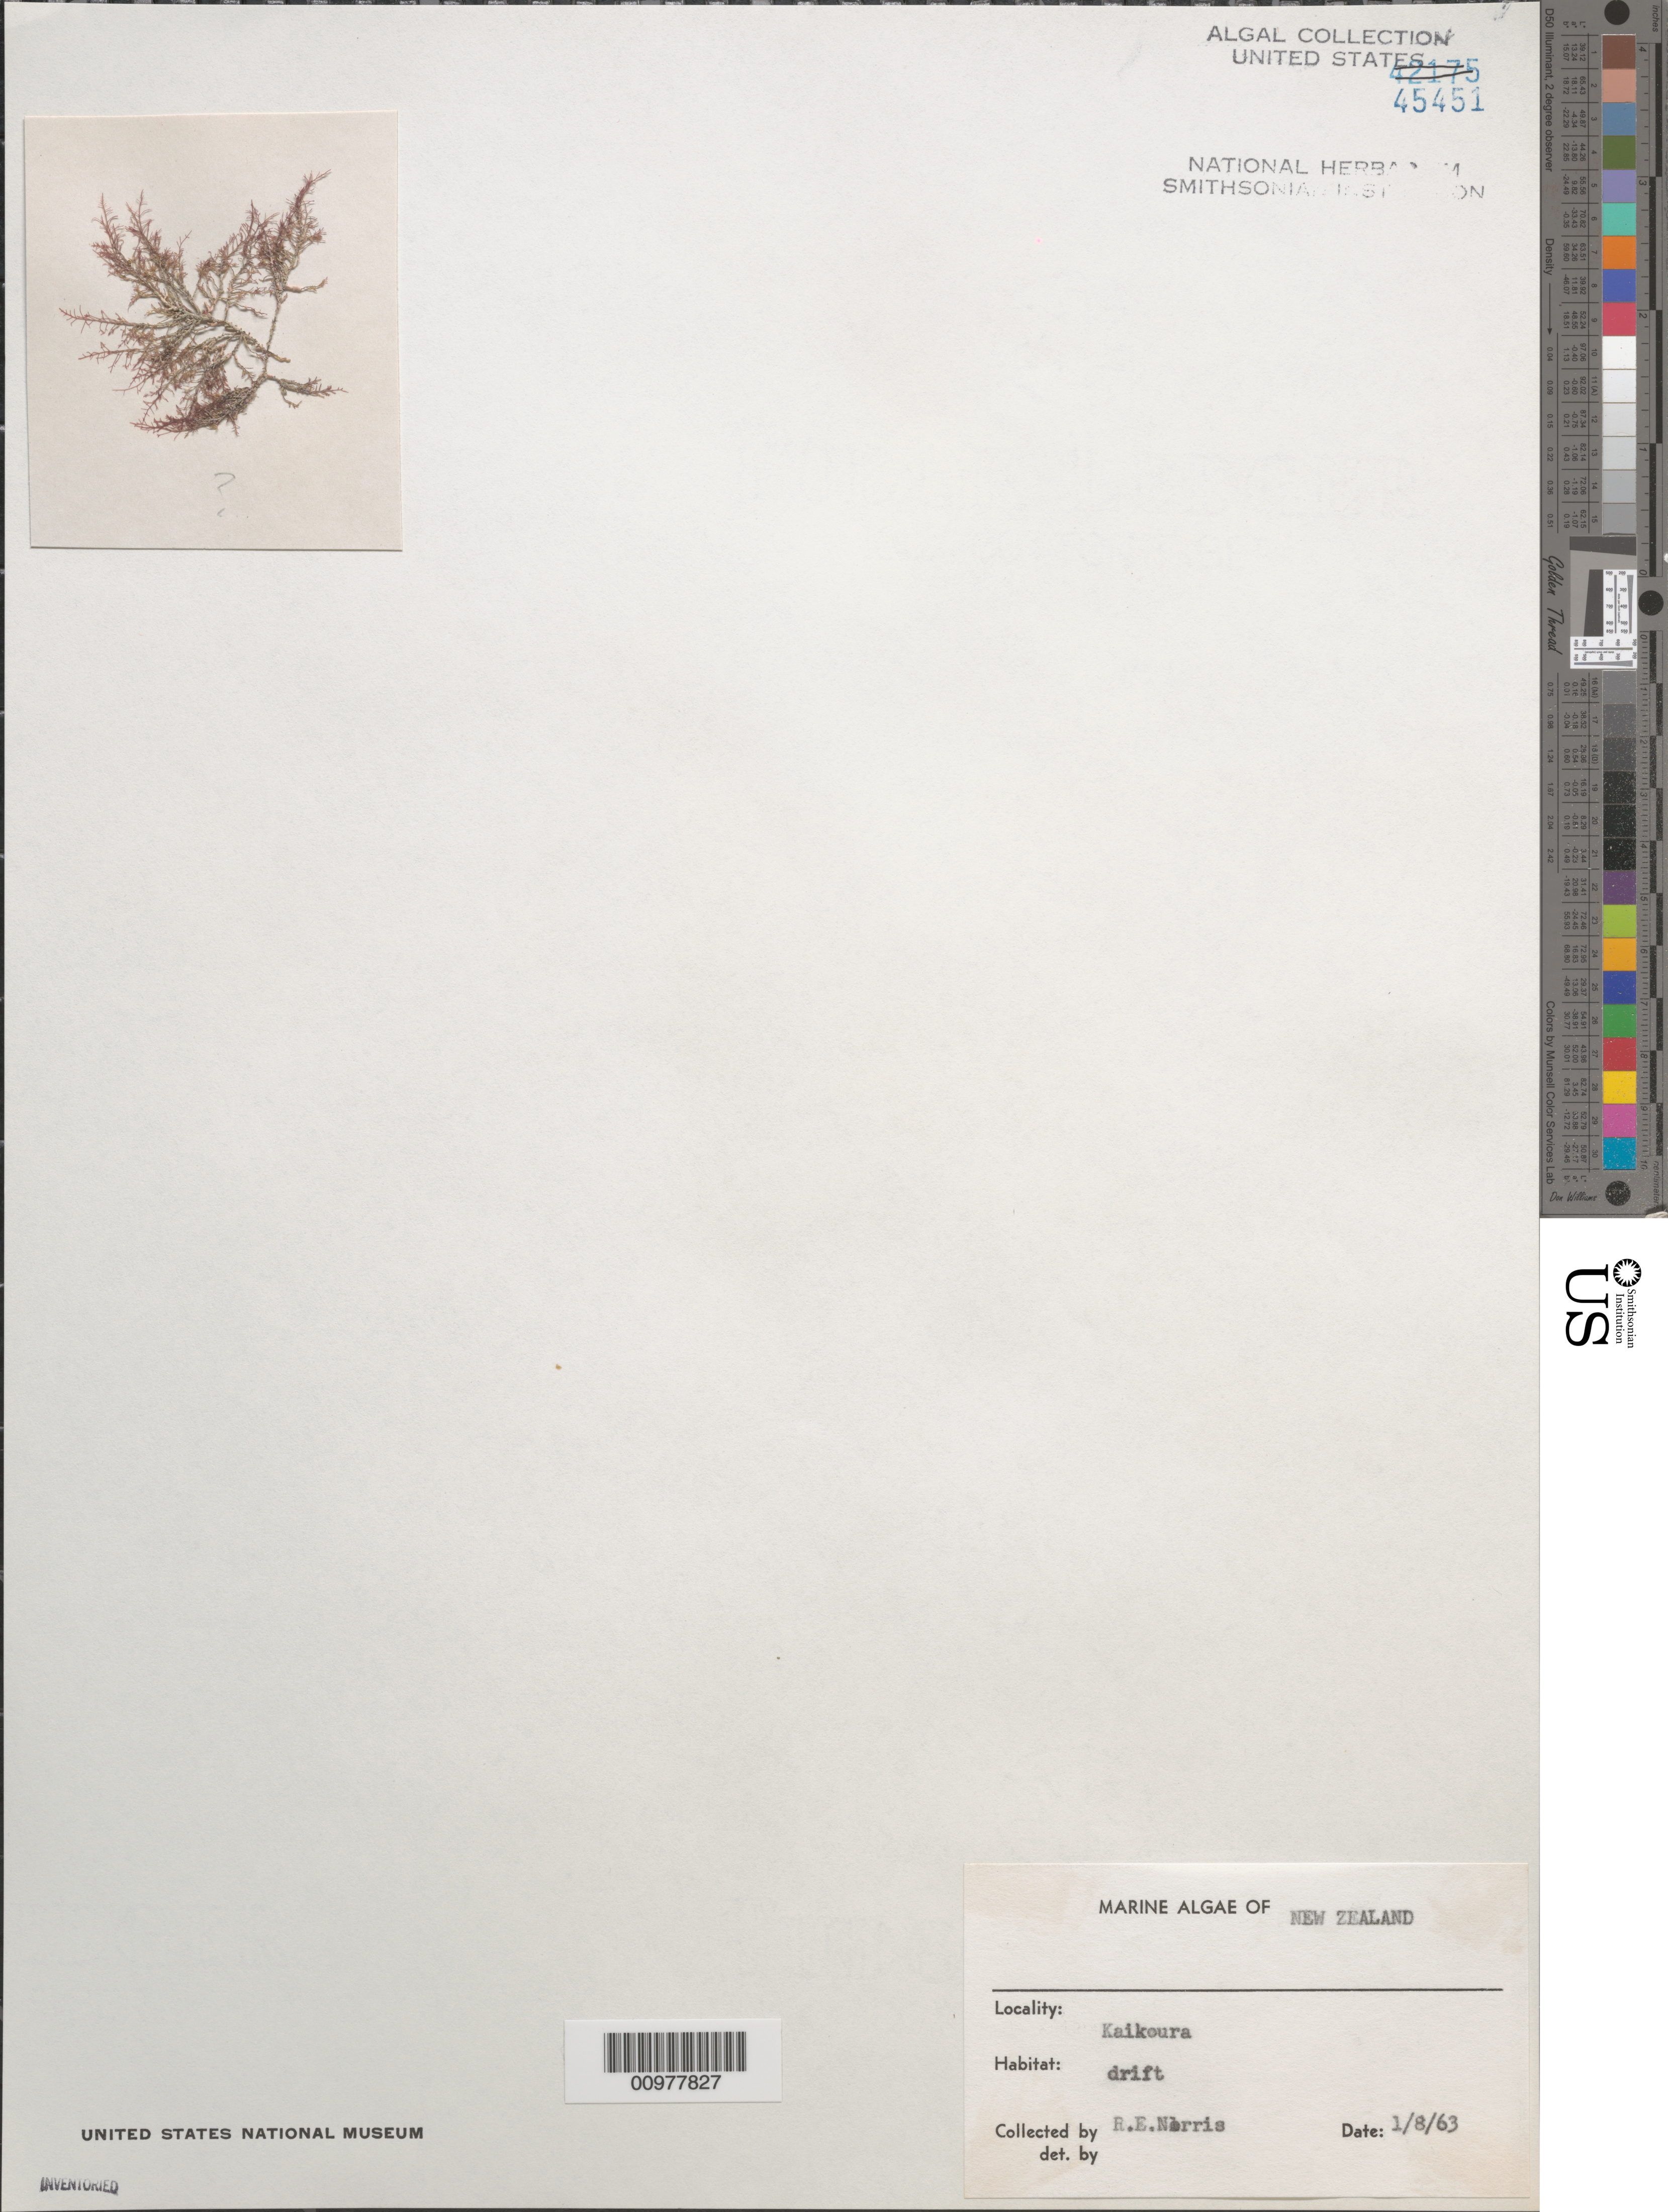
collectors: R. E. Norris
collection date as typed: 08 Jan 1963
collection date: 1963-01-08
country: New Zealand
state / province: Canterbury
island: South Island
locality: Kaikoura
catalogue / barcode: US 45451